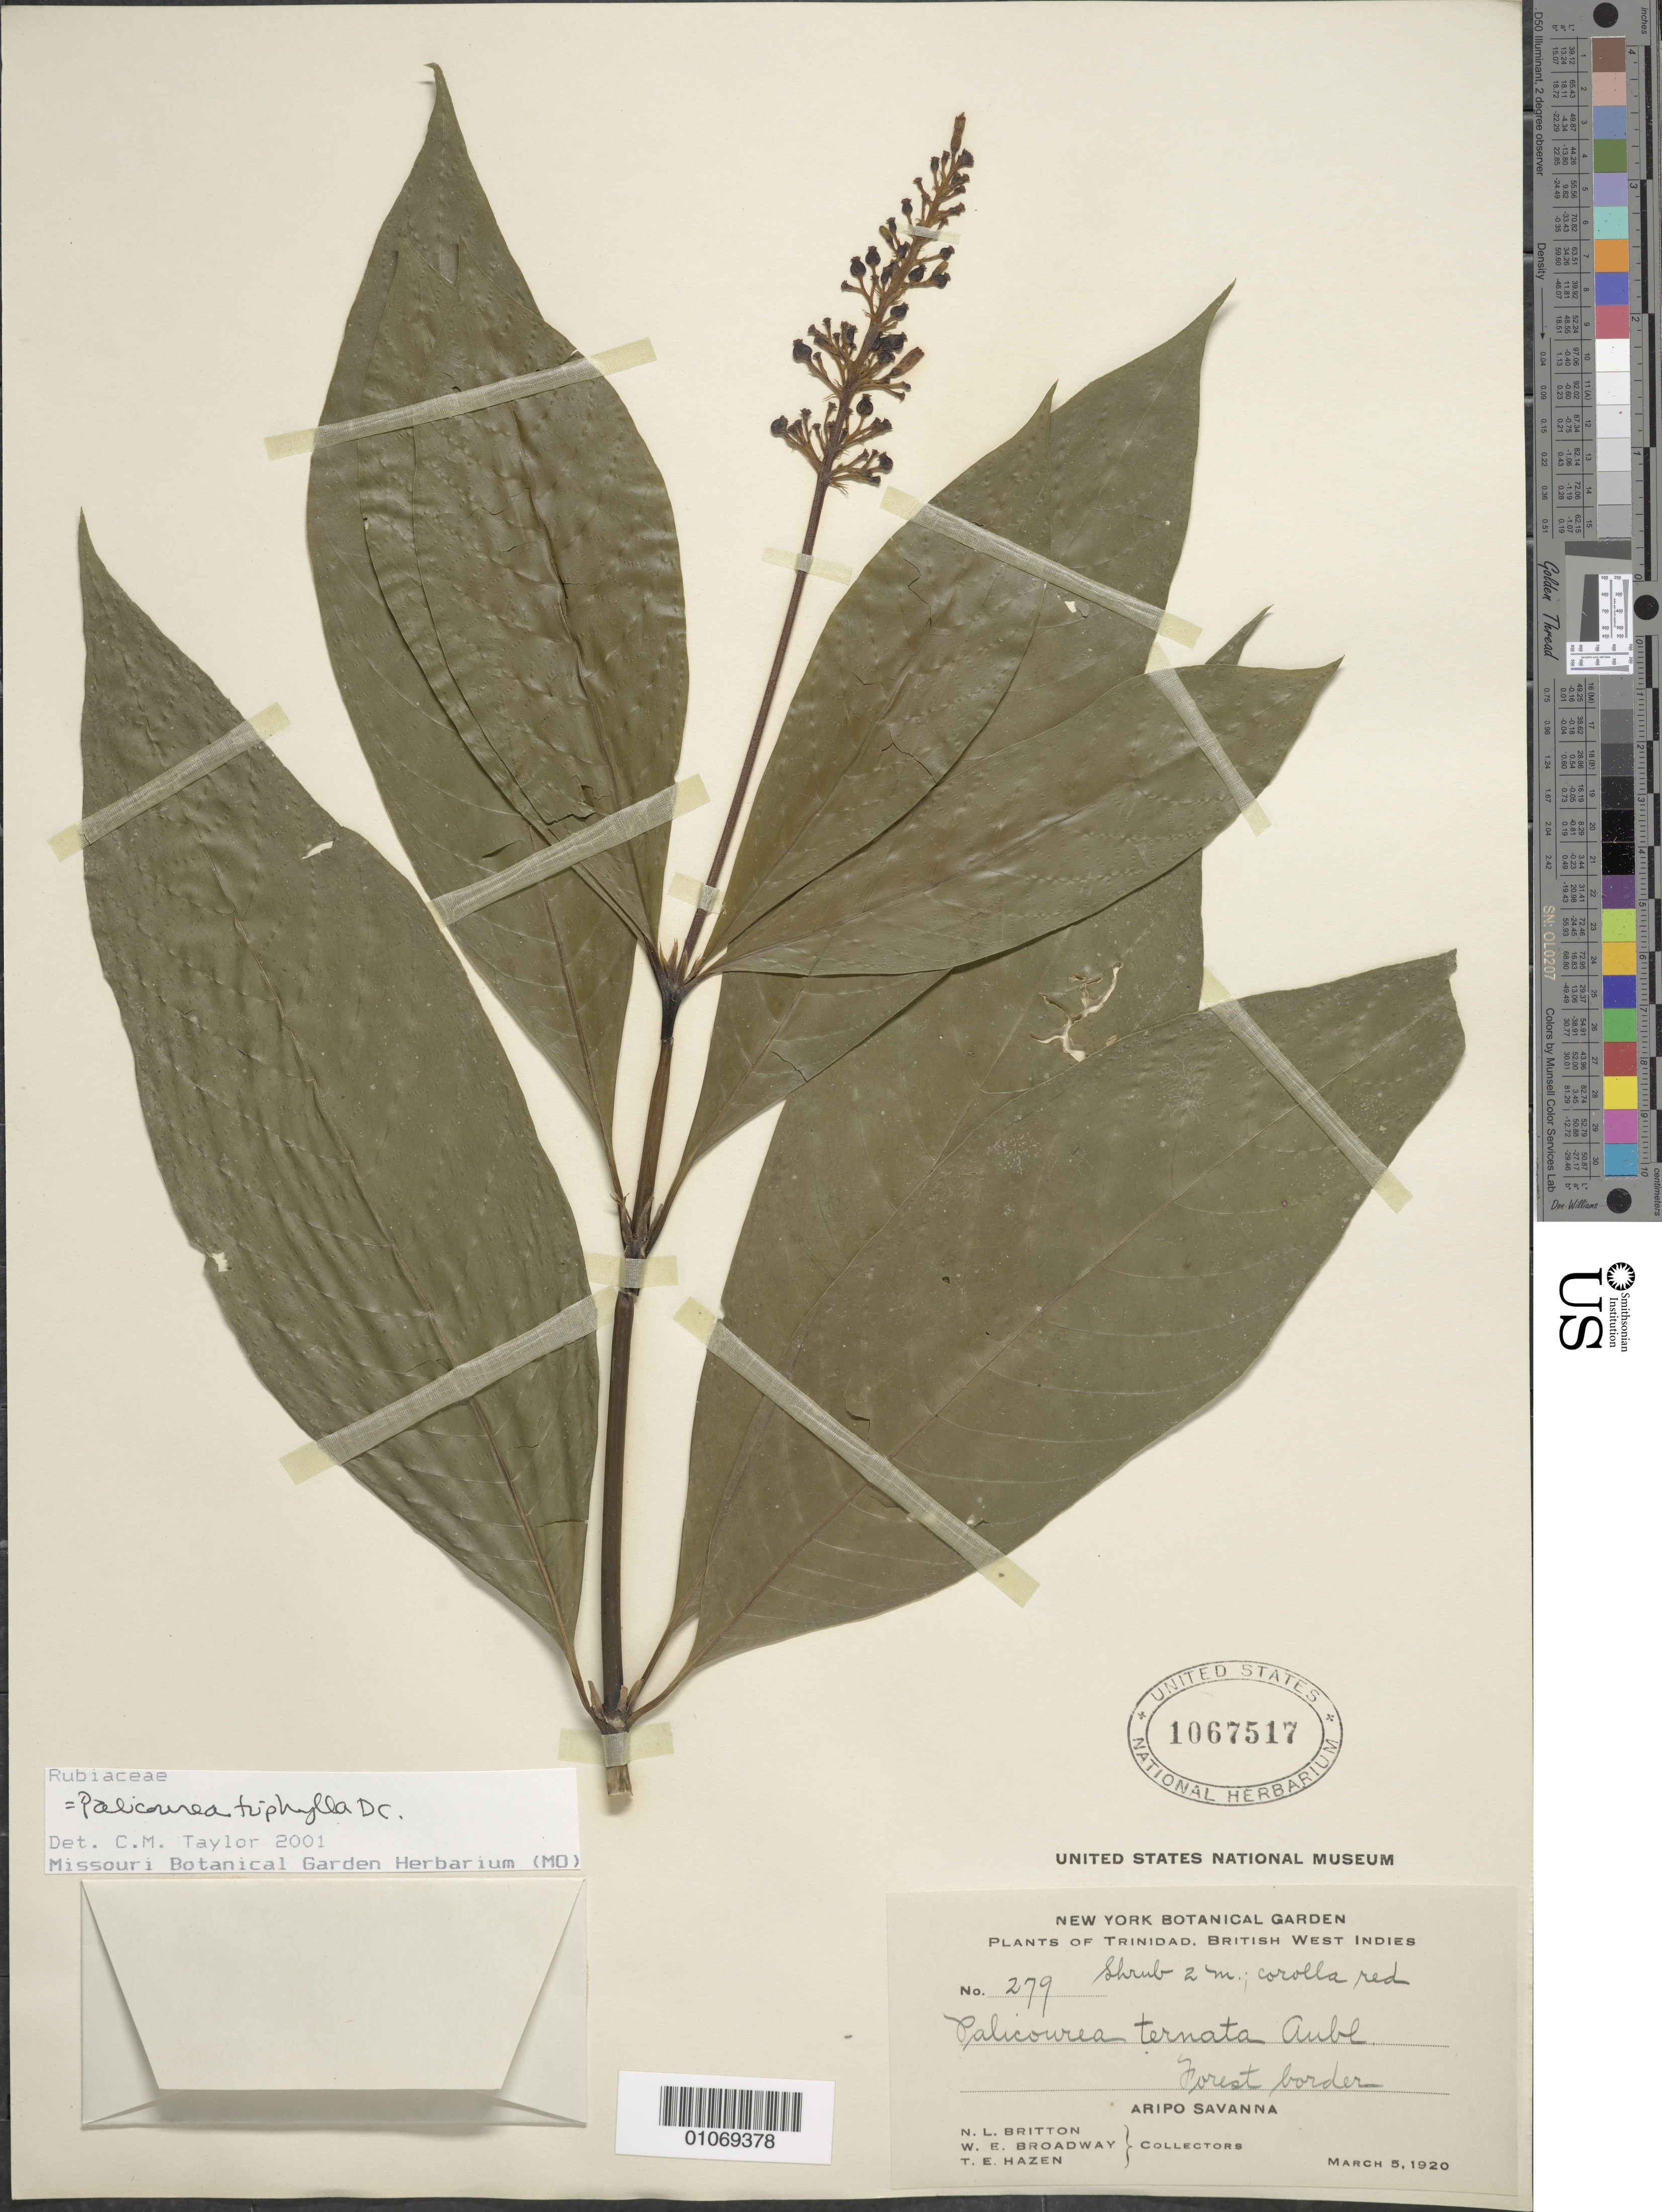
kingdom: Plantae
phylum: Tracheophyta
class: Magnoliopsida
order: Gentianales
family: Rubiaceae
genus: Palicourea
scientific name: Palicourea triphylla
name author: DC.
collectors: N. Britton, W. E. Broadway & T. E. Hazen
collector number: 279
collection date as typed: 05 Mar 1920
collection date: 1920-03-05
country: Trinidad and Tobago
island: Trinidad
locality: Aripo Savanna, forest border.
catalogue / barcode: US 1067517